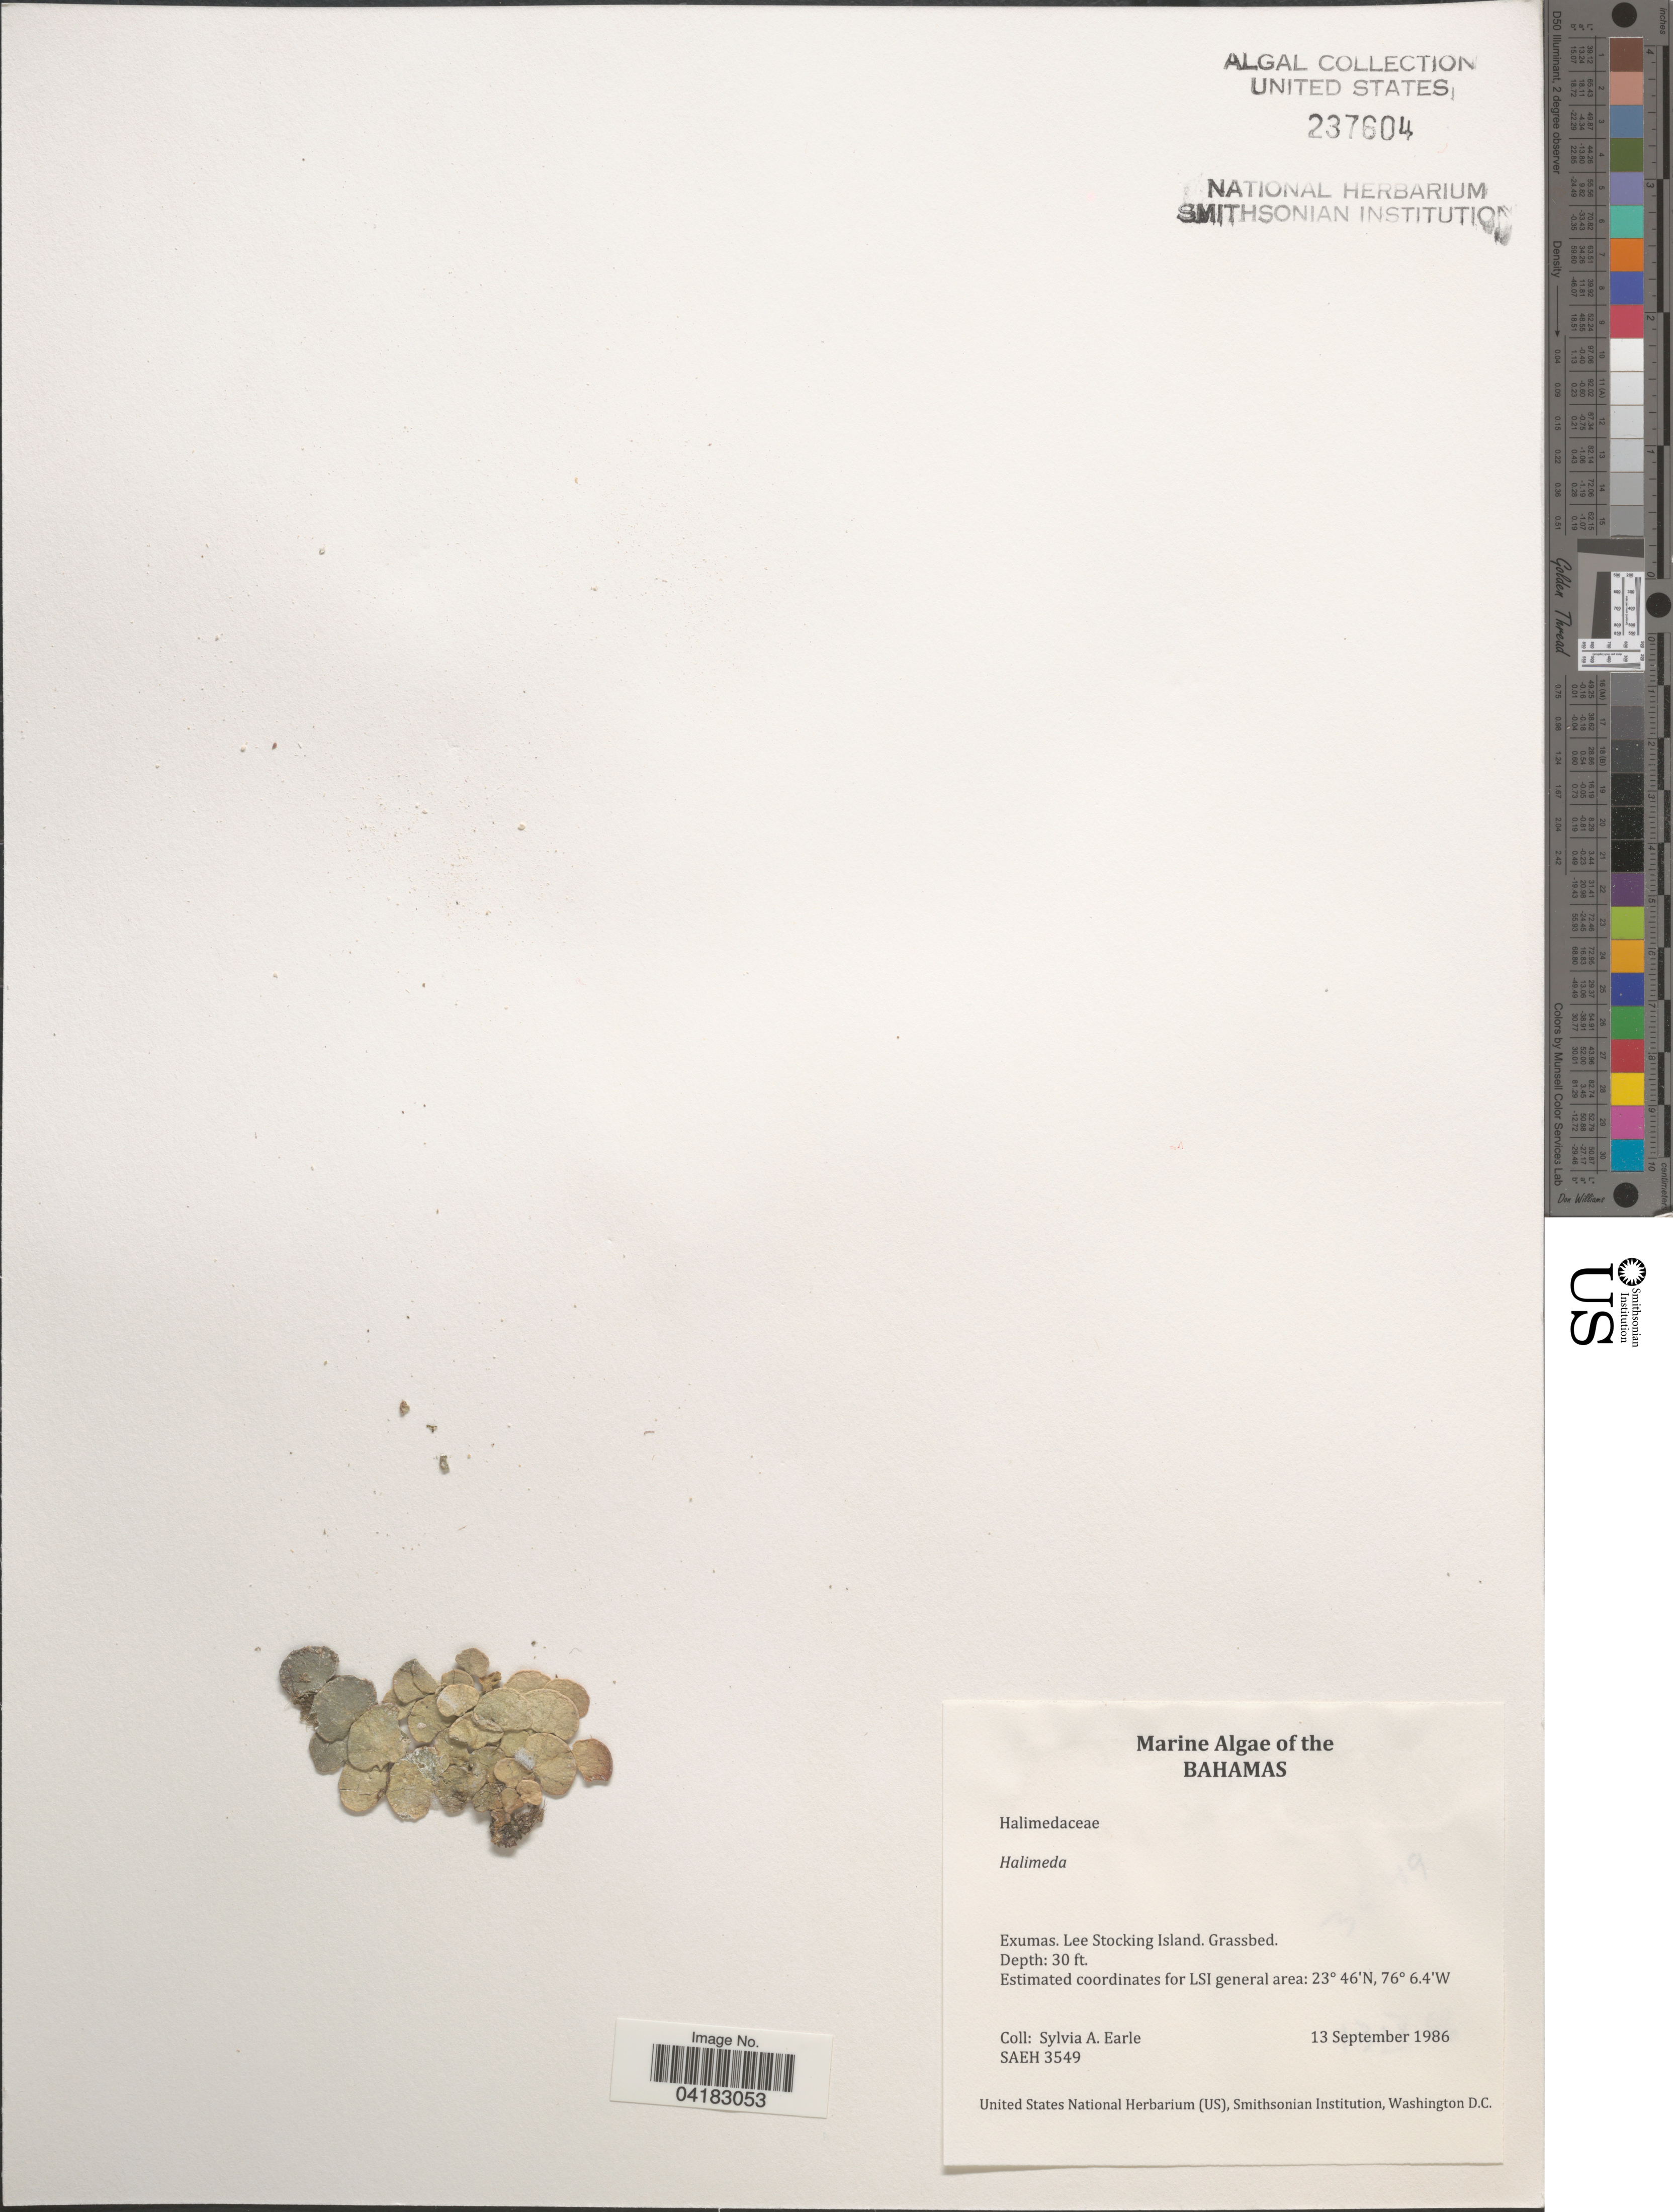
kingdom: Plantae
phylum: Chlorophyta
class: Ulvophyceae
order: Bryopsidales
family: Halimedaceae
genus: Halimeda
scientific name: Halimeda sp.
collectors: S. A. Earle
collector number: SAEH3549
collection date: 1986-09-13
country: Bahamas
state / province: Exuma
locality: Exumas. Lee Stocking Island. Grassbed. LSI general area.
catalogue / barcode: US 237604